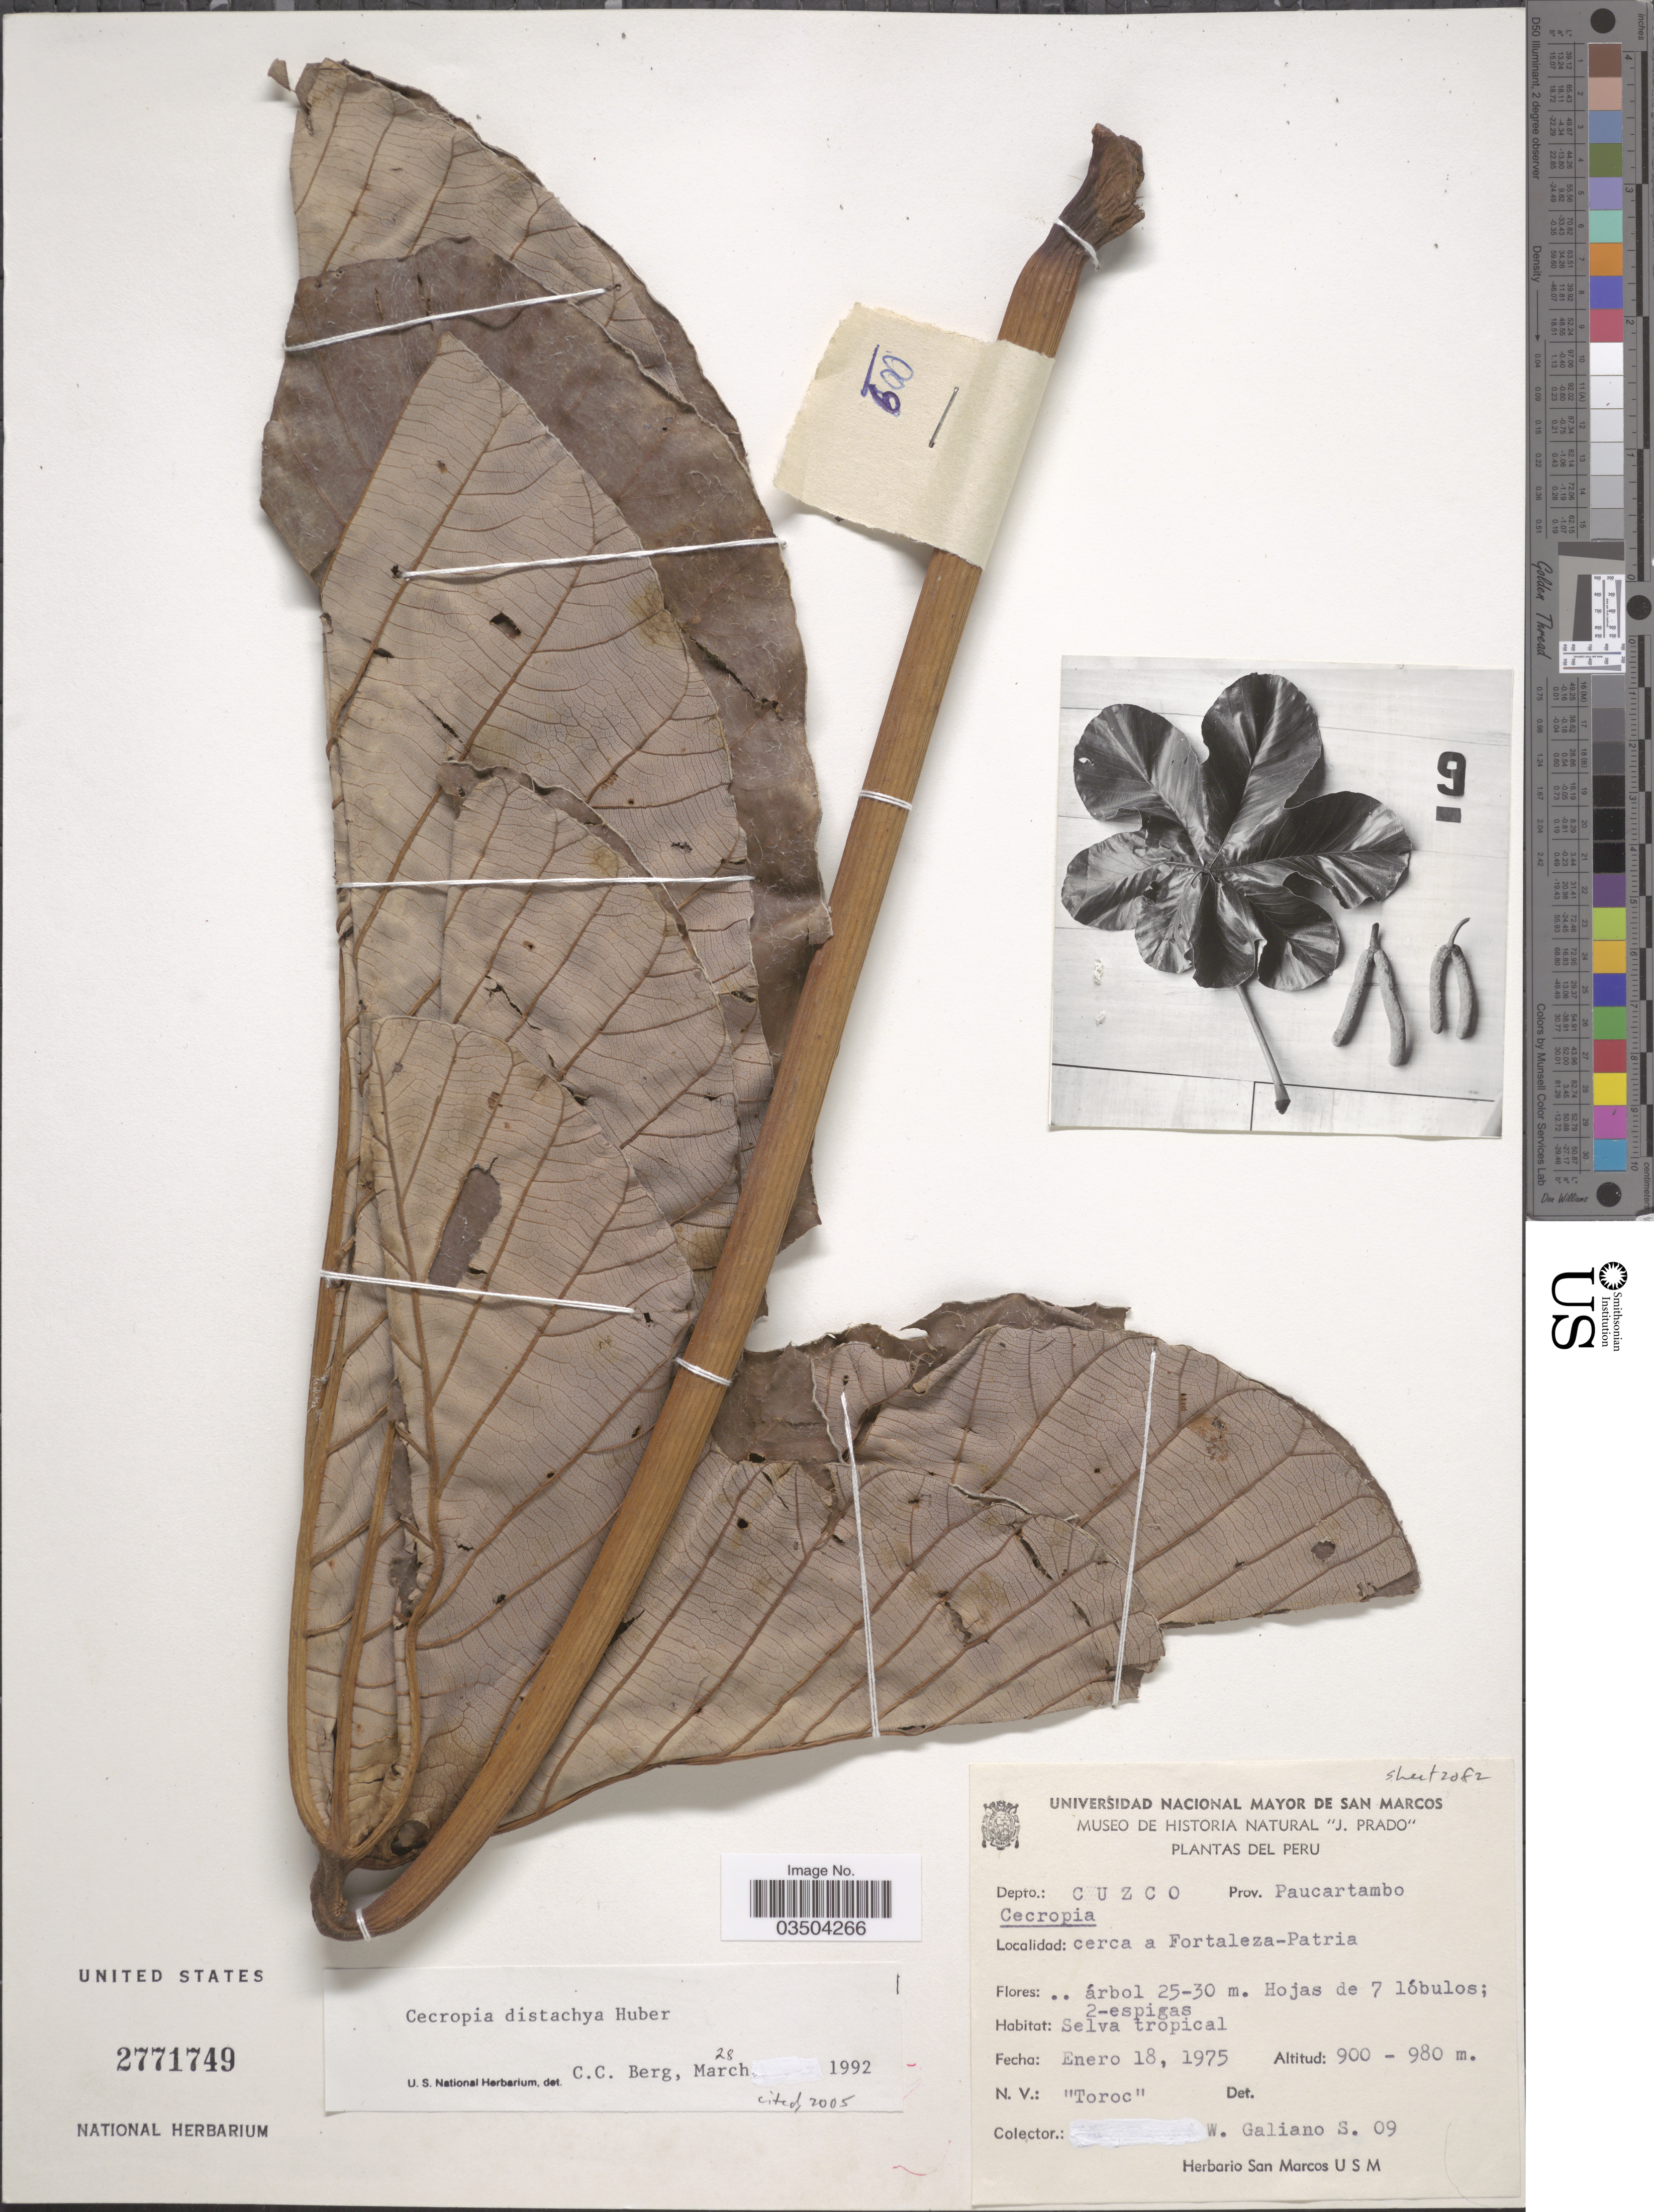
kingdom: Plantae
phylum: Tracheophyta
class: Magnoliopsida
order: Rosales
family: Urticaceae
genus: Cecropia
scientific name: Cecropia distachya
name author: Huber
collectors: W. Galiano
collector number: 09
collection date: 1975-01-18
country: Peru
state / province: Cusco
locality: Depto.: Cuzco. Prov. Paucartambo. Cerca a Fortaleza-Patria.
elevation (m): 900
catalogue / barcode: US 2771749